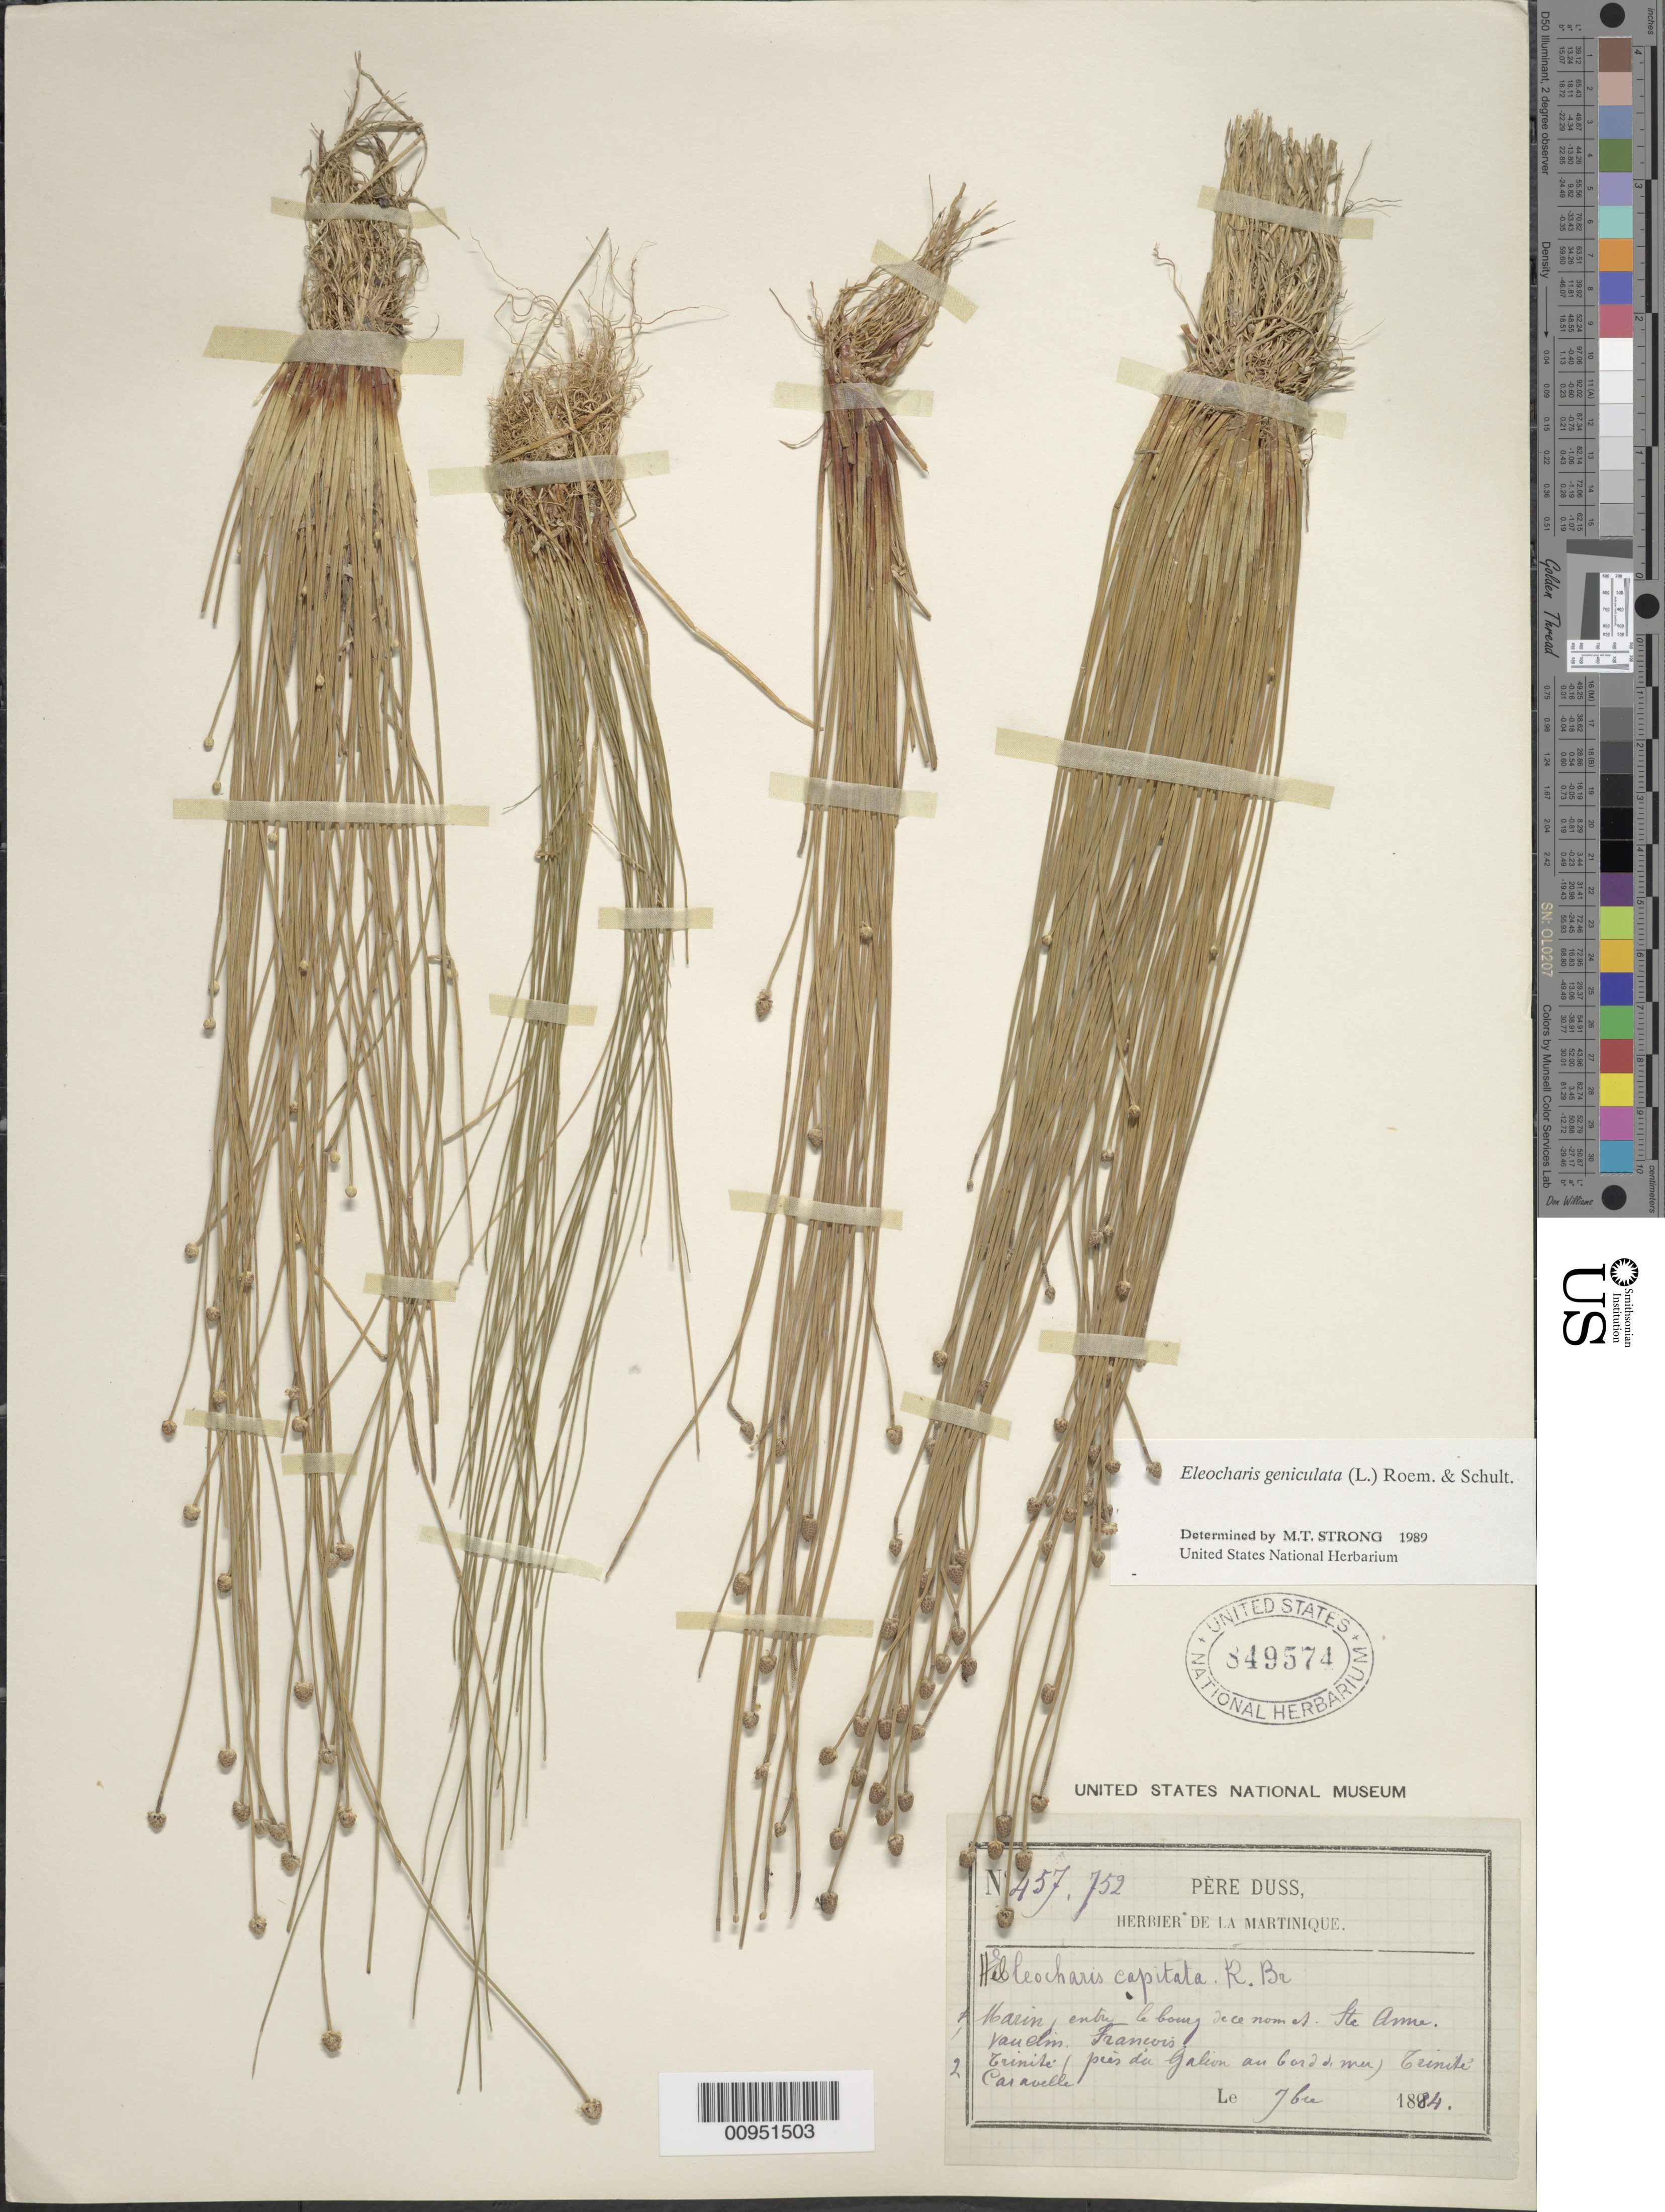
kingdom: Plantae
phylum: Tracheophyta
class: Liliopsida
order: Poales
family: Cyperaceae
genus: Eleocharis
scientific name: Eleocharis geniculata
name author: (L.) Roem. & Schult.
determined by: Strong, M. T., (US), Smithsonian Institution - National Museum of Natural History (UNITED STATES)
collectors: Père Duss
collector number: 457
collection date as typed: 1884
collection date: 1884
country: Martinique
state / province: Le Marin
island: Martinique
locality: Marin, entre le "bourg de ce nom et" Ste. Anne, "vauetis"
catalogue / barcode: US 849574